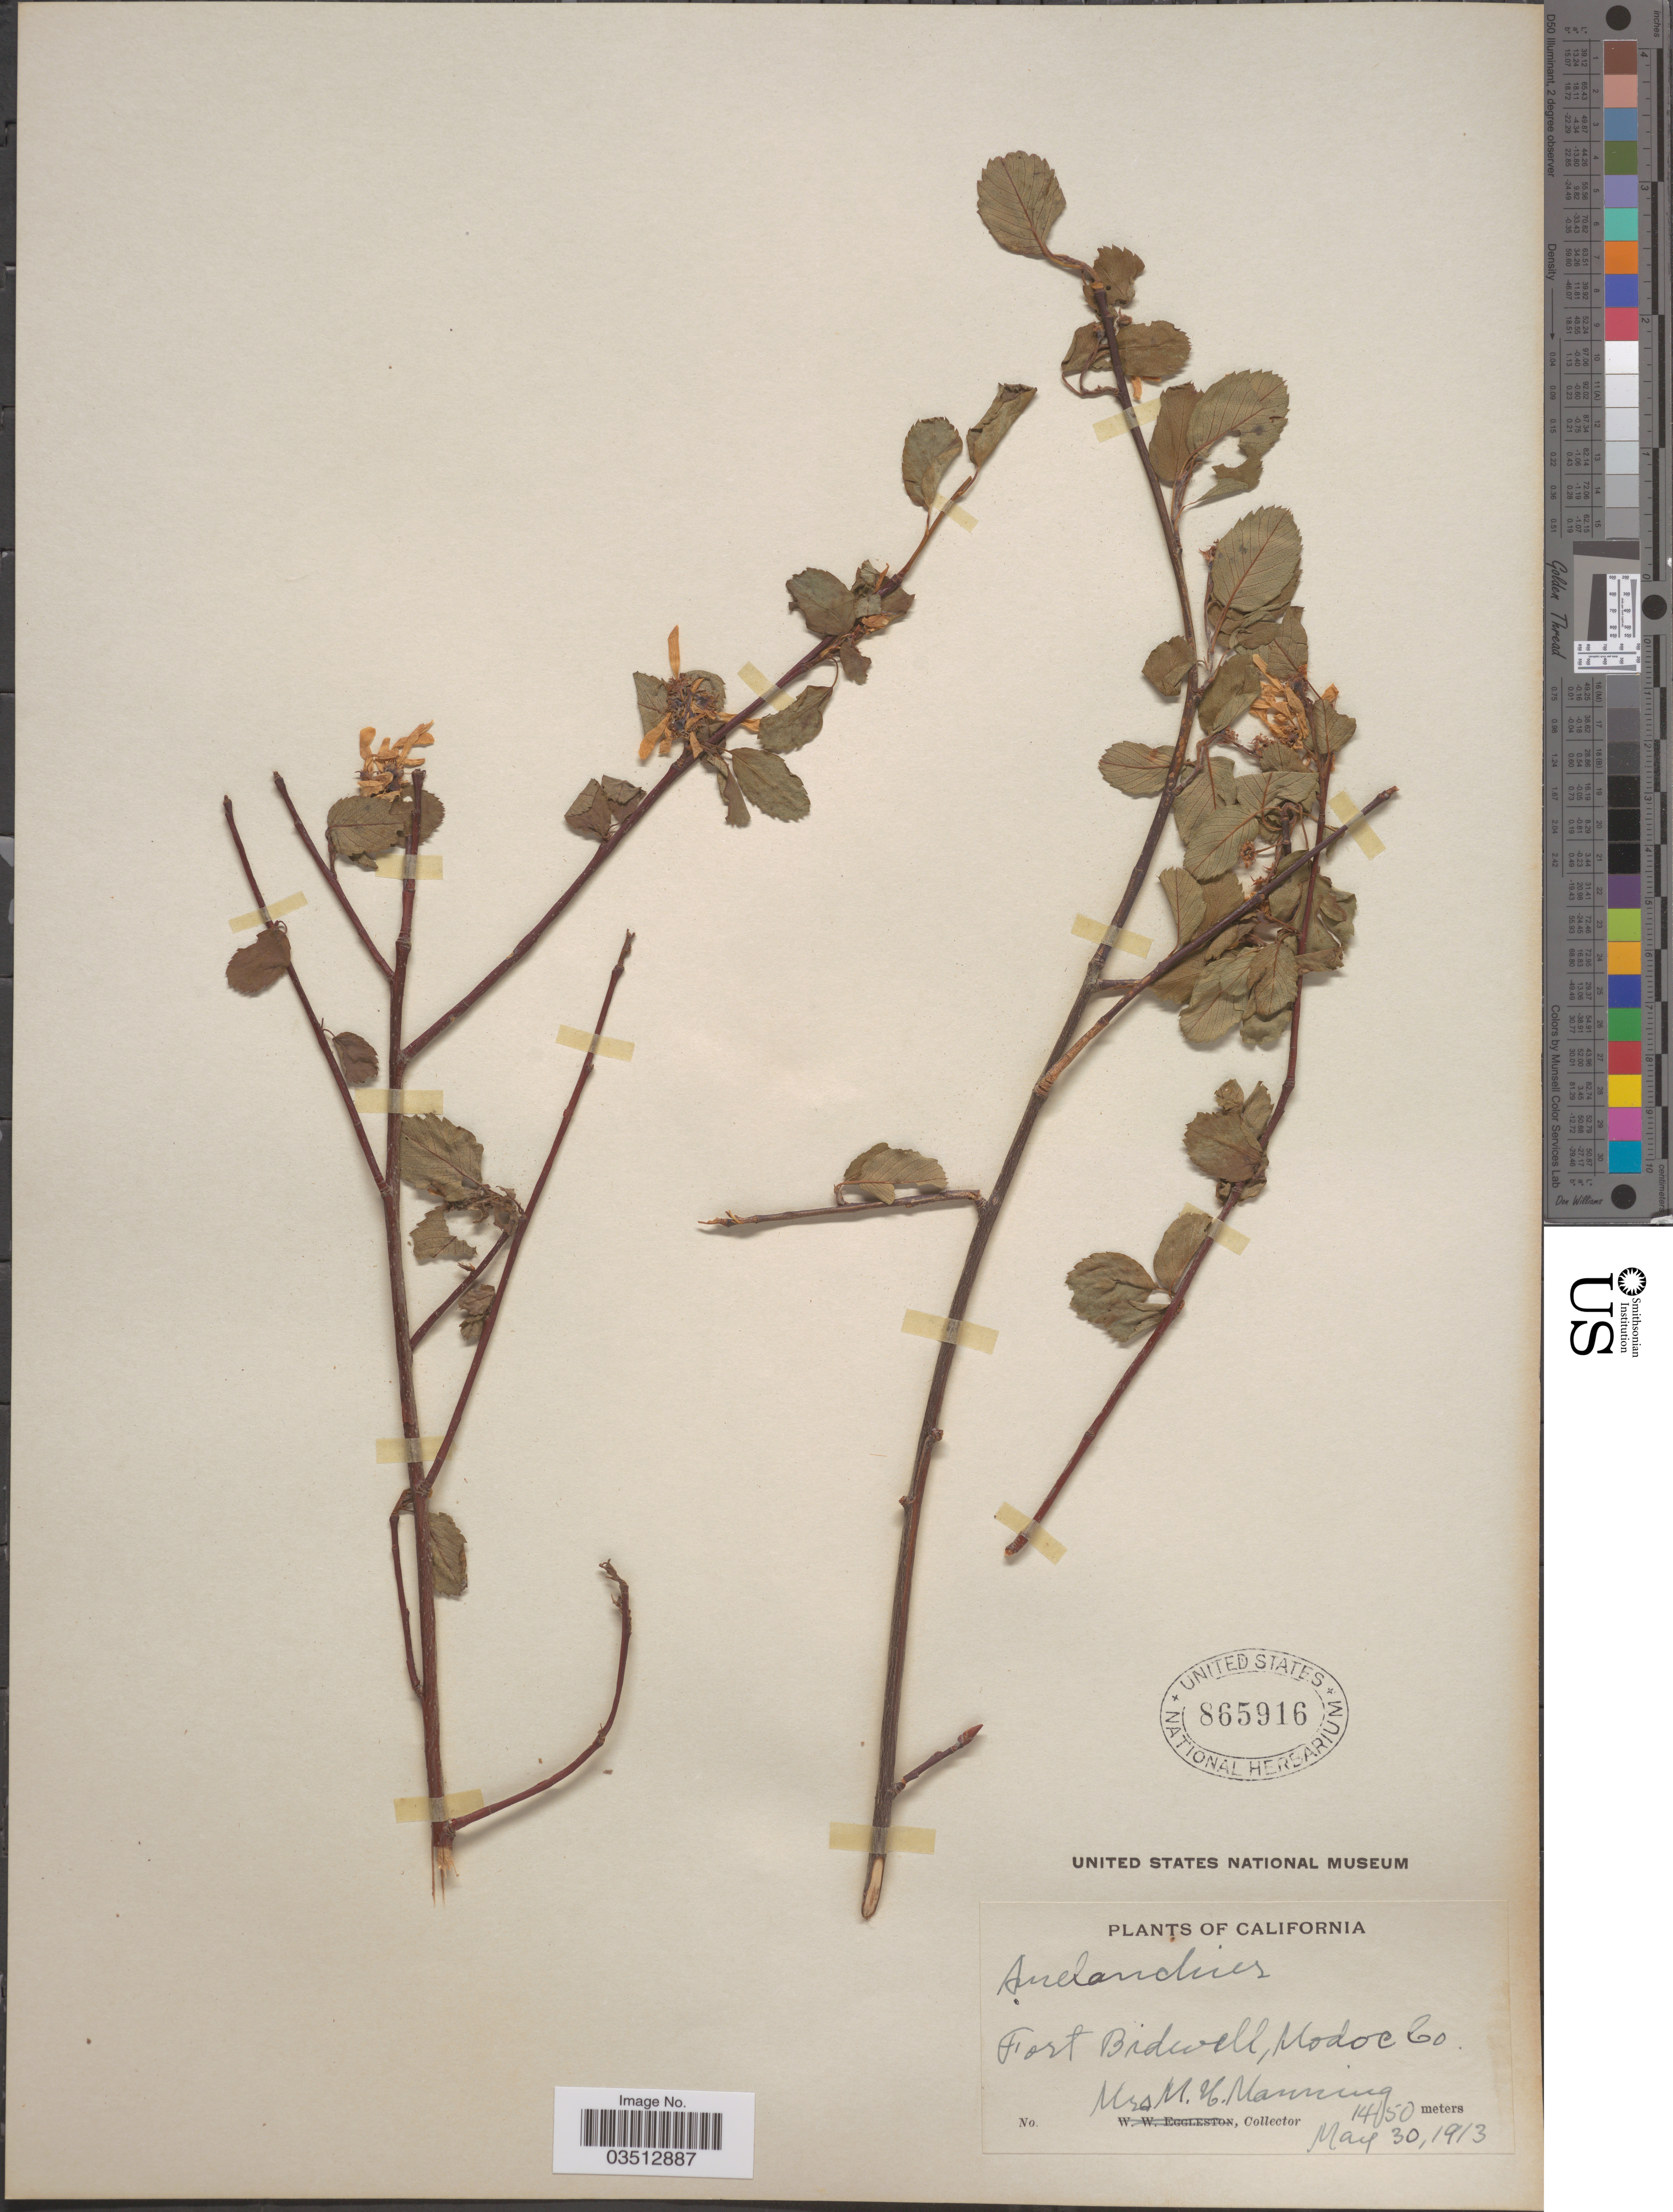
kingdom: Plantae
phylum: Tracheophyta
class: Magnoliopsida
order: Rosales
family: Rosaceae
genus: Amelanchier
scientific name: Amelanchier sp.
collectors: M. Manning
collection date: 1913-05-30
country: United States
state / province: California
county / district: Modoc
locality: Fort Bidwell, Modoc Co.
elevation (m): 1450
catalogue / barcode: US 865916